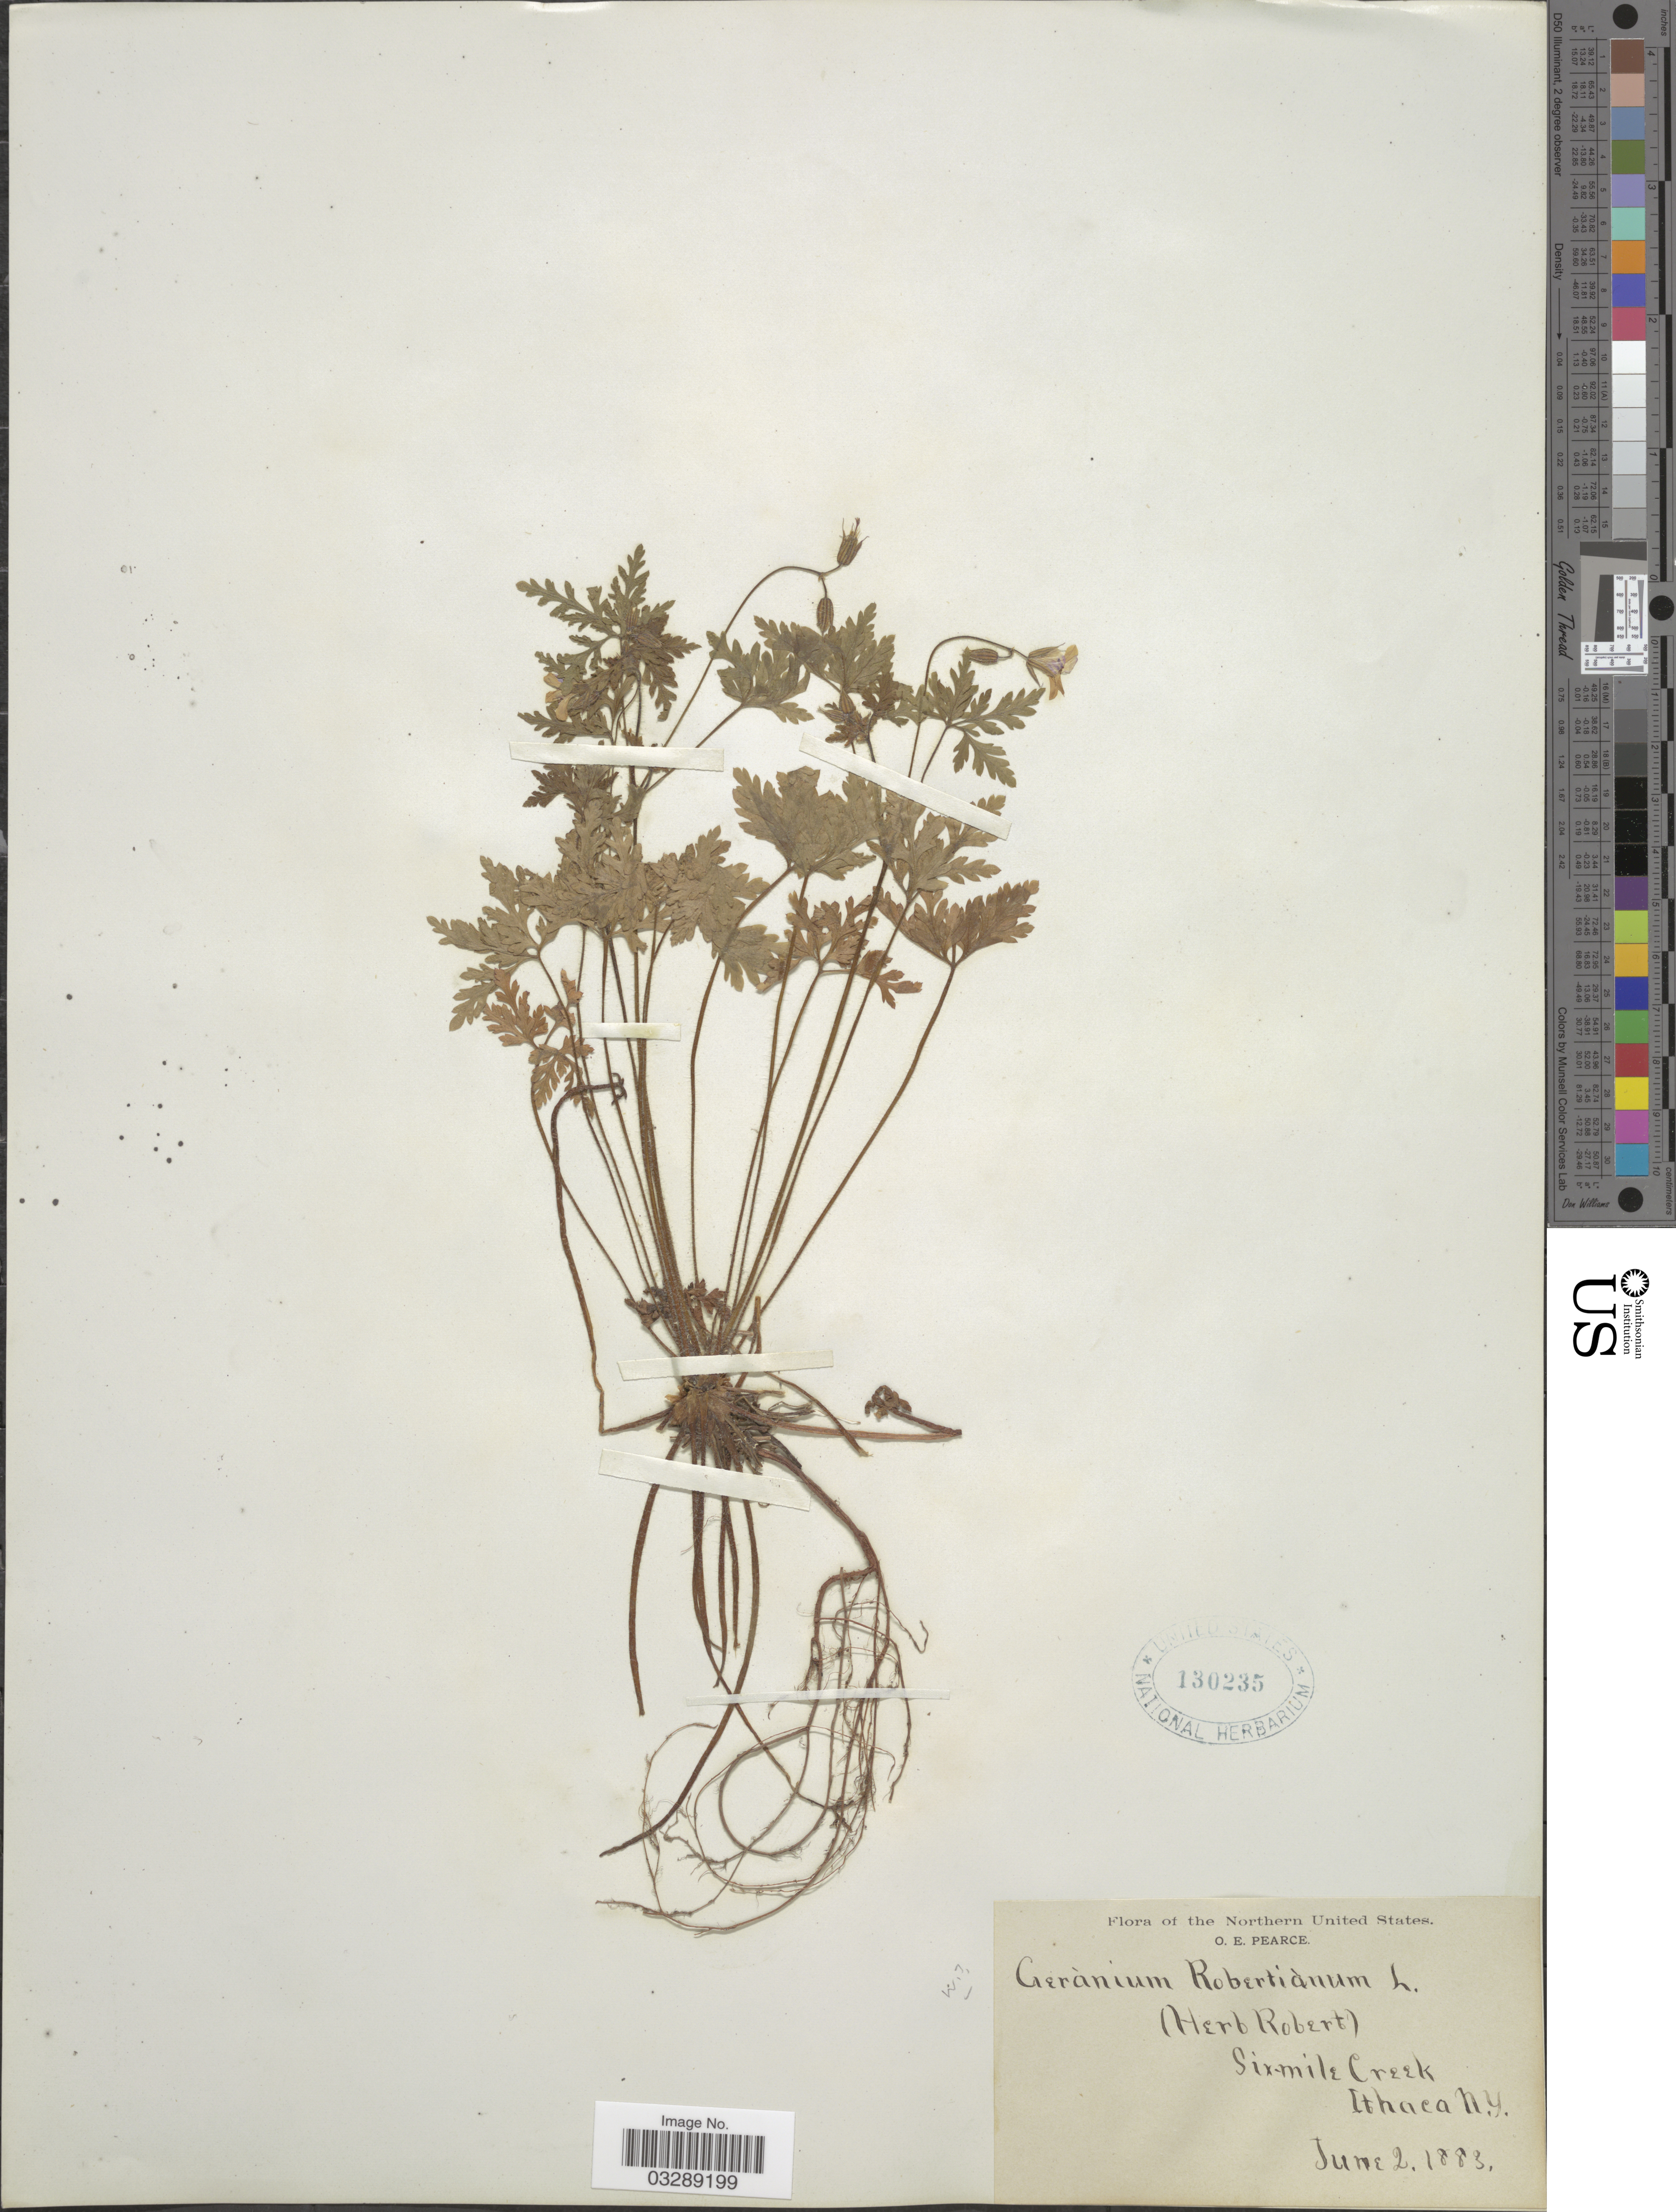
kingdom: Plantae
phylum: Tracheophyta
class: Magnoliopsida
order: Geraniales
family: Geraniaceae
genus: Geranium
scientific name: Geranium robertianum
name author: L.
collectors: O. E. Pearce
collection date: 1883-06-02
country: United States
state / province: New York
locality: Northern United States, Six-mile Creek, Ithaca.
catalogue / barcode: US 130235